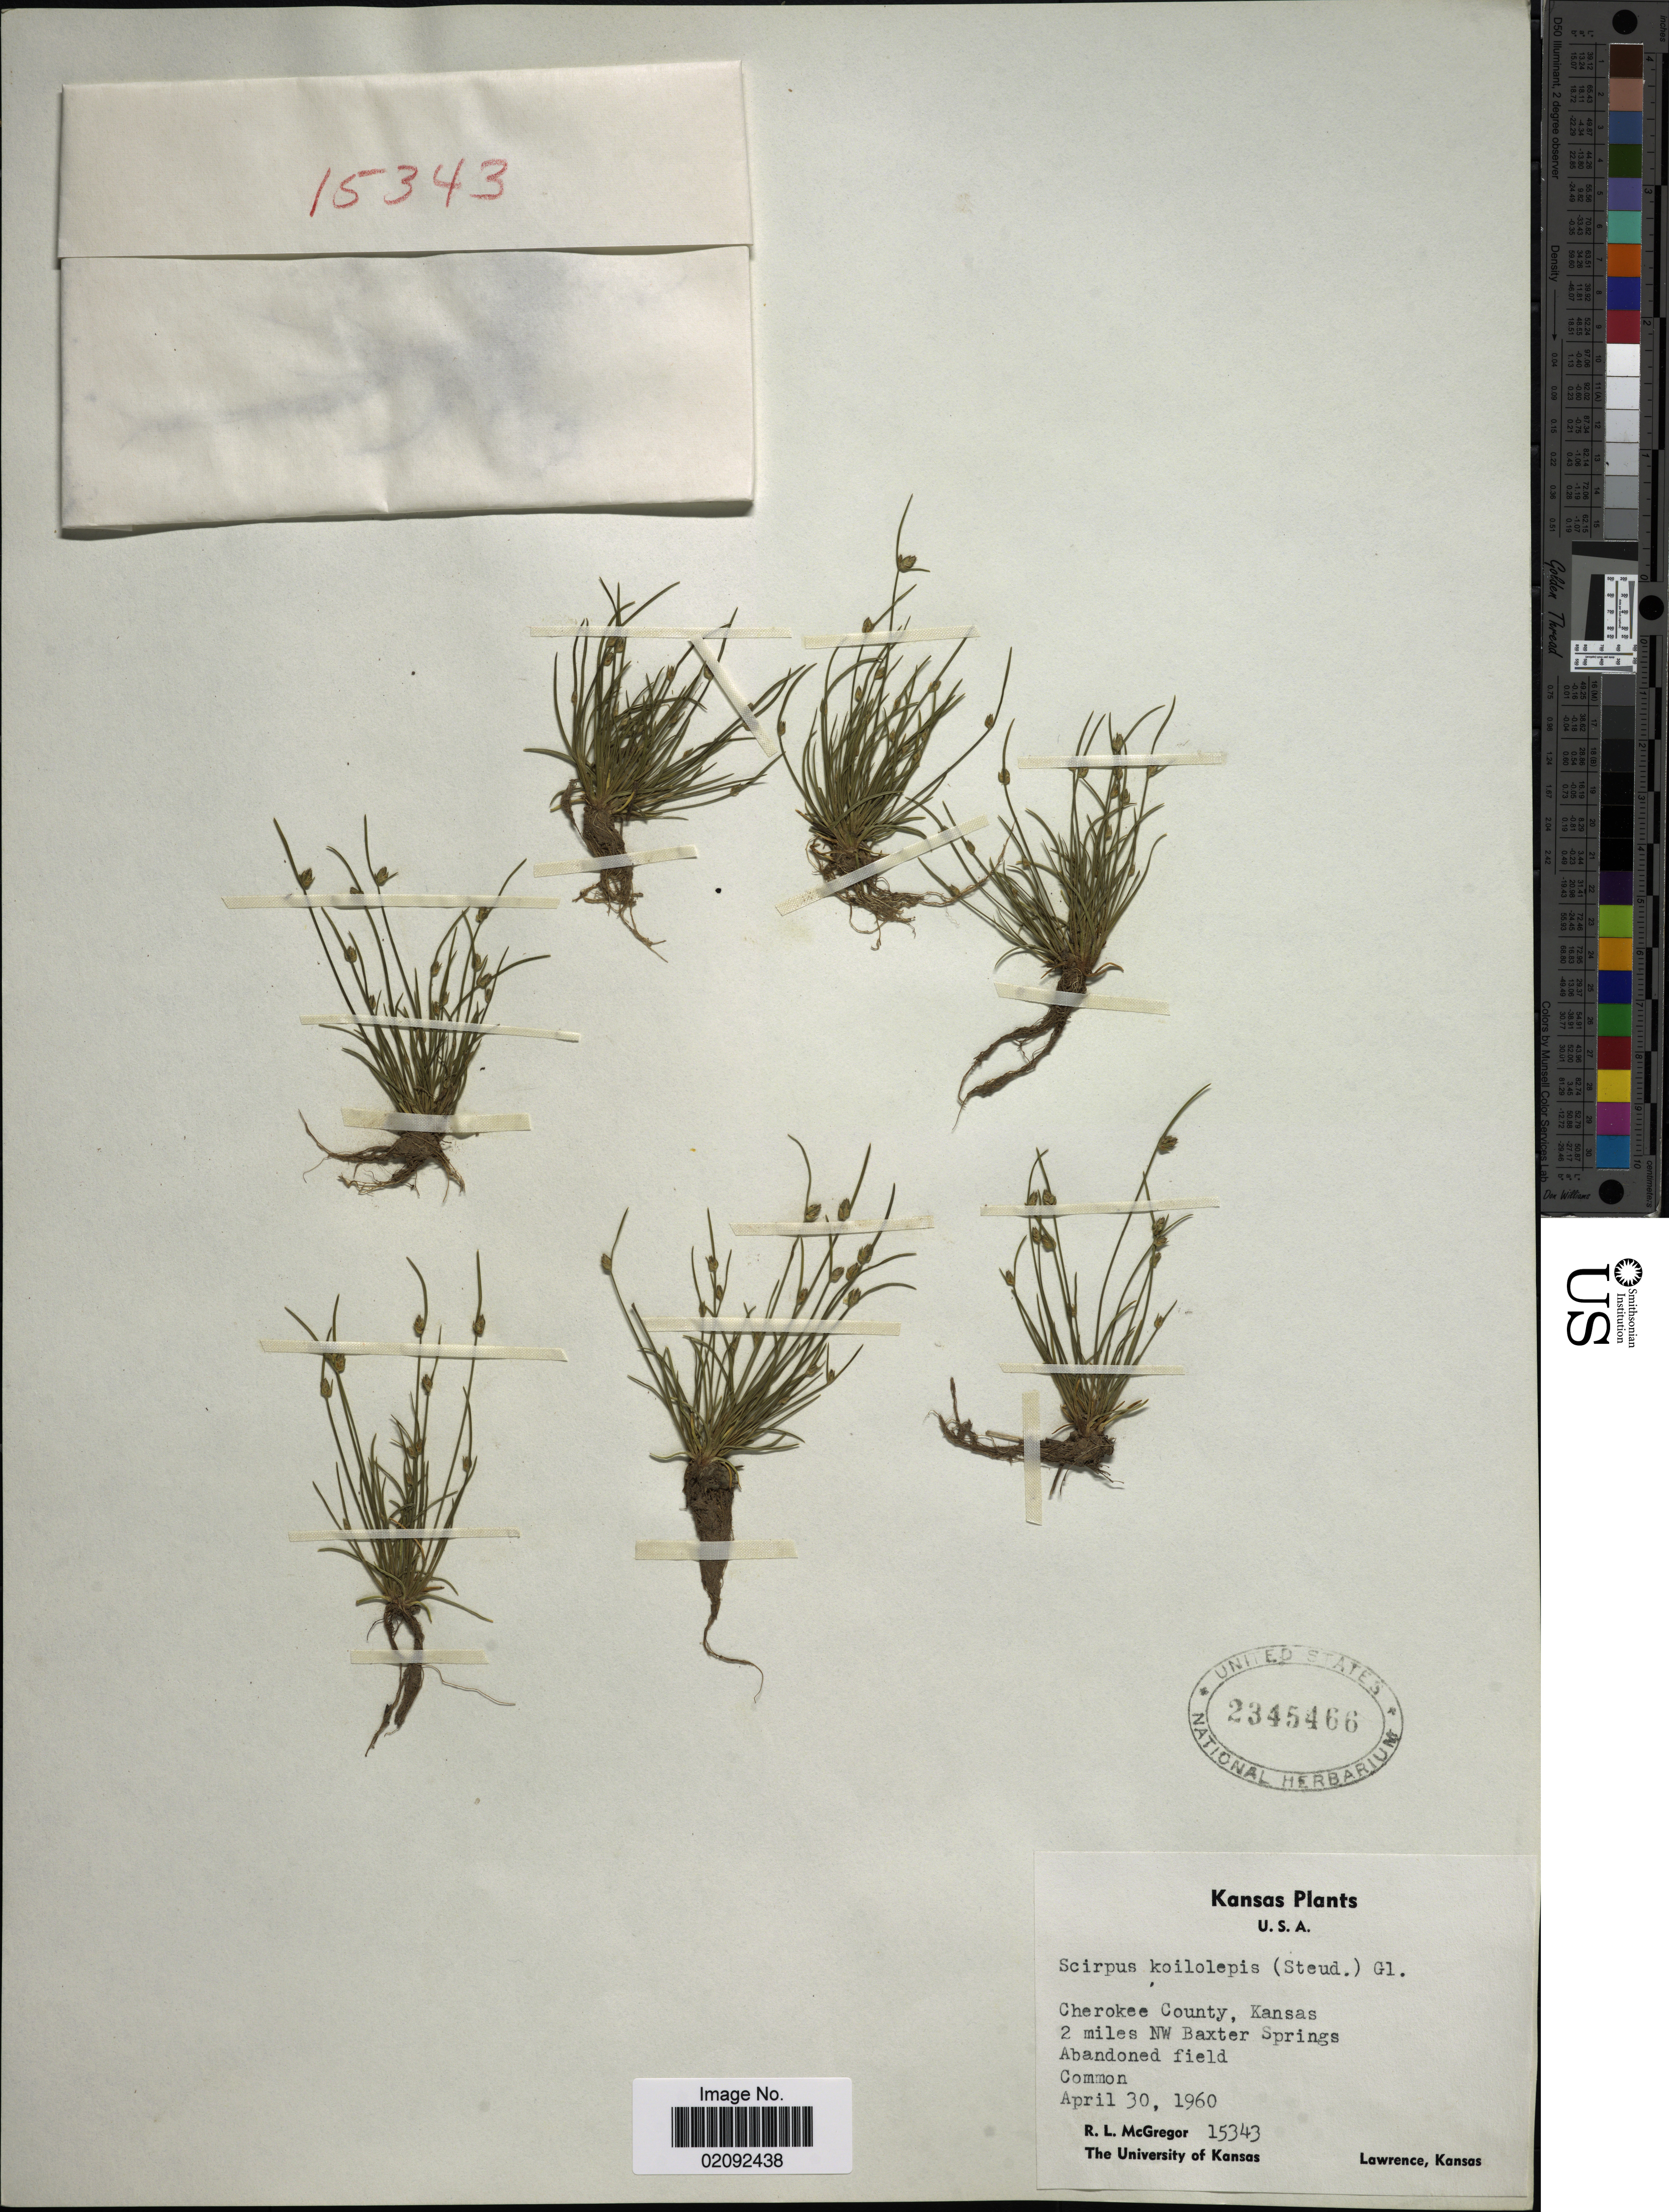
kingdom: Plantae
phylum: Tracheophyta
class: Liliopsida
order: Poales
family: Cyperaceae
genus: Isolepis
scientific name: Isolepis carinata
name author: Hook. & Arn. ex Torr.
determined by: Strong, M. T., (US), Smithsonian Institution - National Museum of Natural History (UNITED STATES)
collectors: R. McGregor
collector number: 15343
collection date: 1960-04-30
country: United States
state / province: Kansas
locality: Cherokee County, 2 miles NW Baxter Springs, abandoned field.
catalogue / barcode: US 2345466